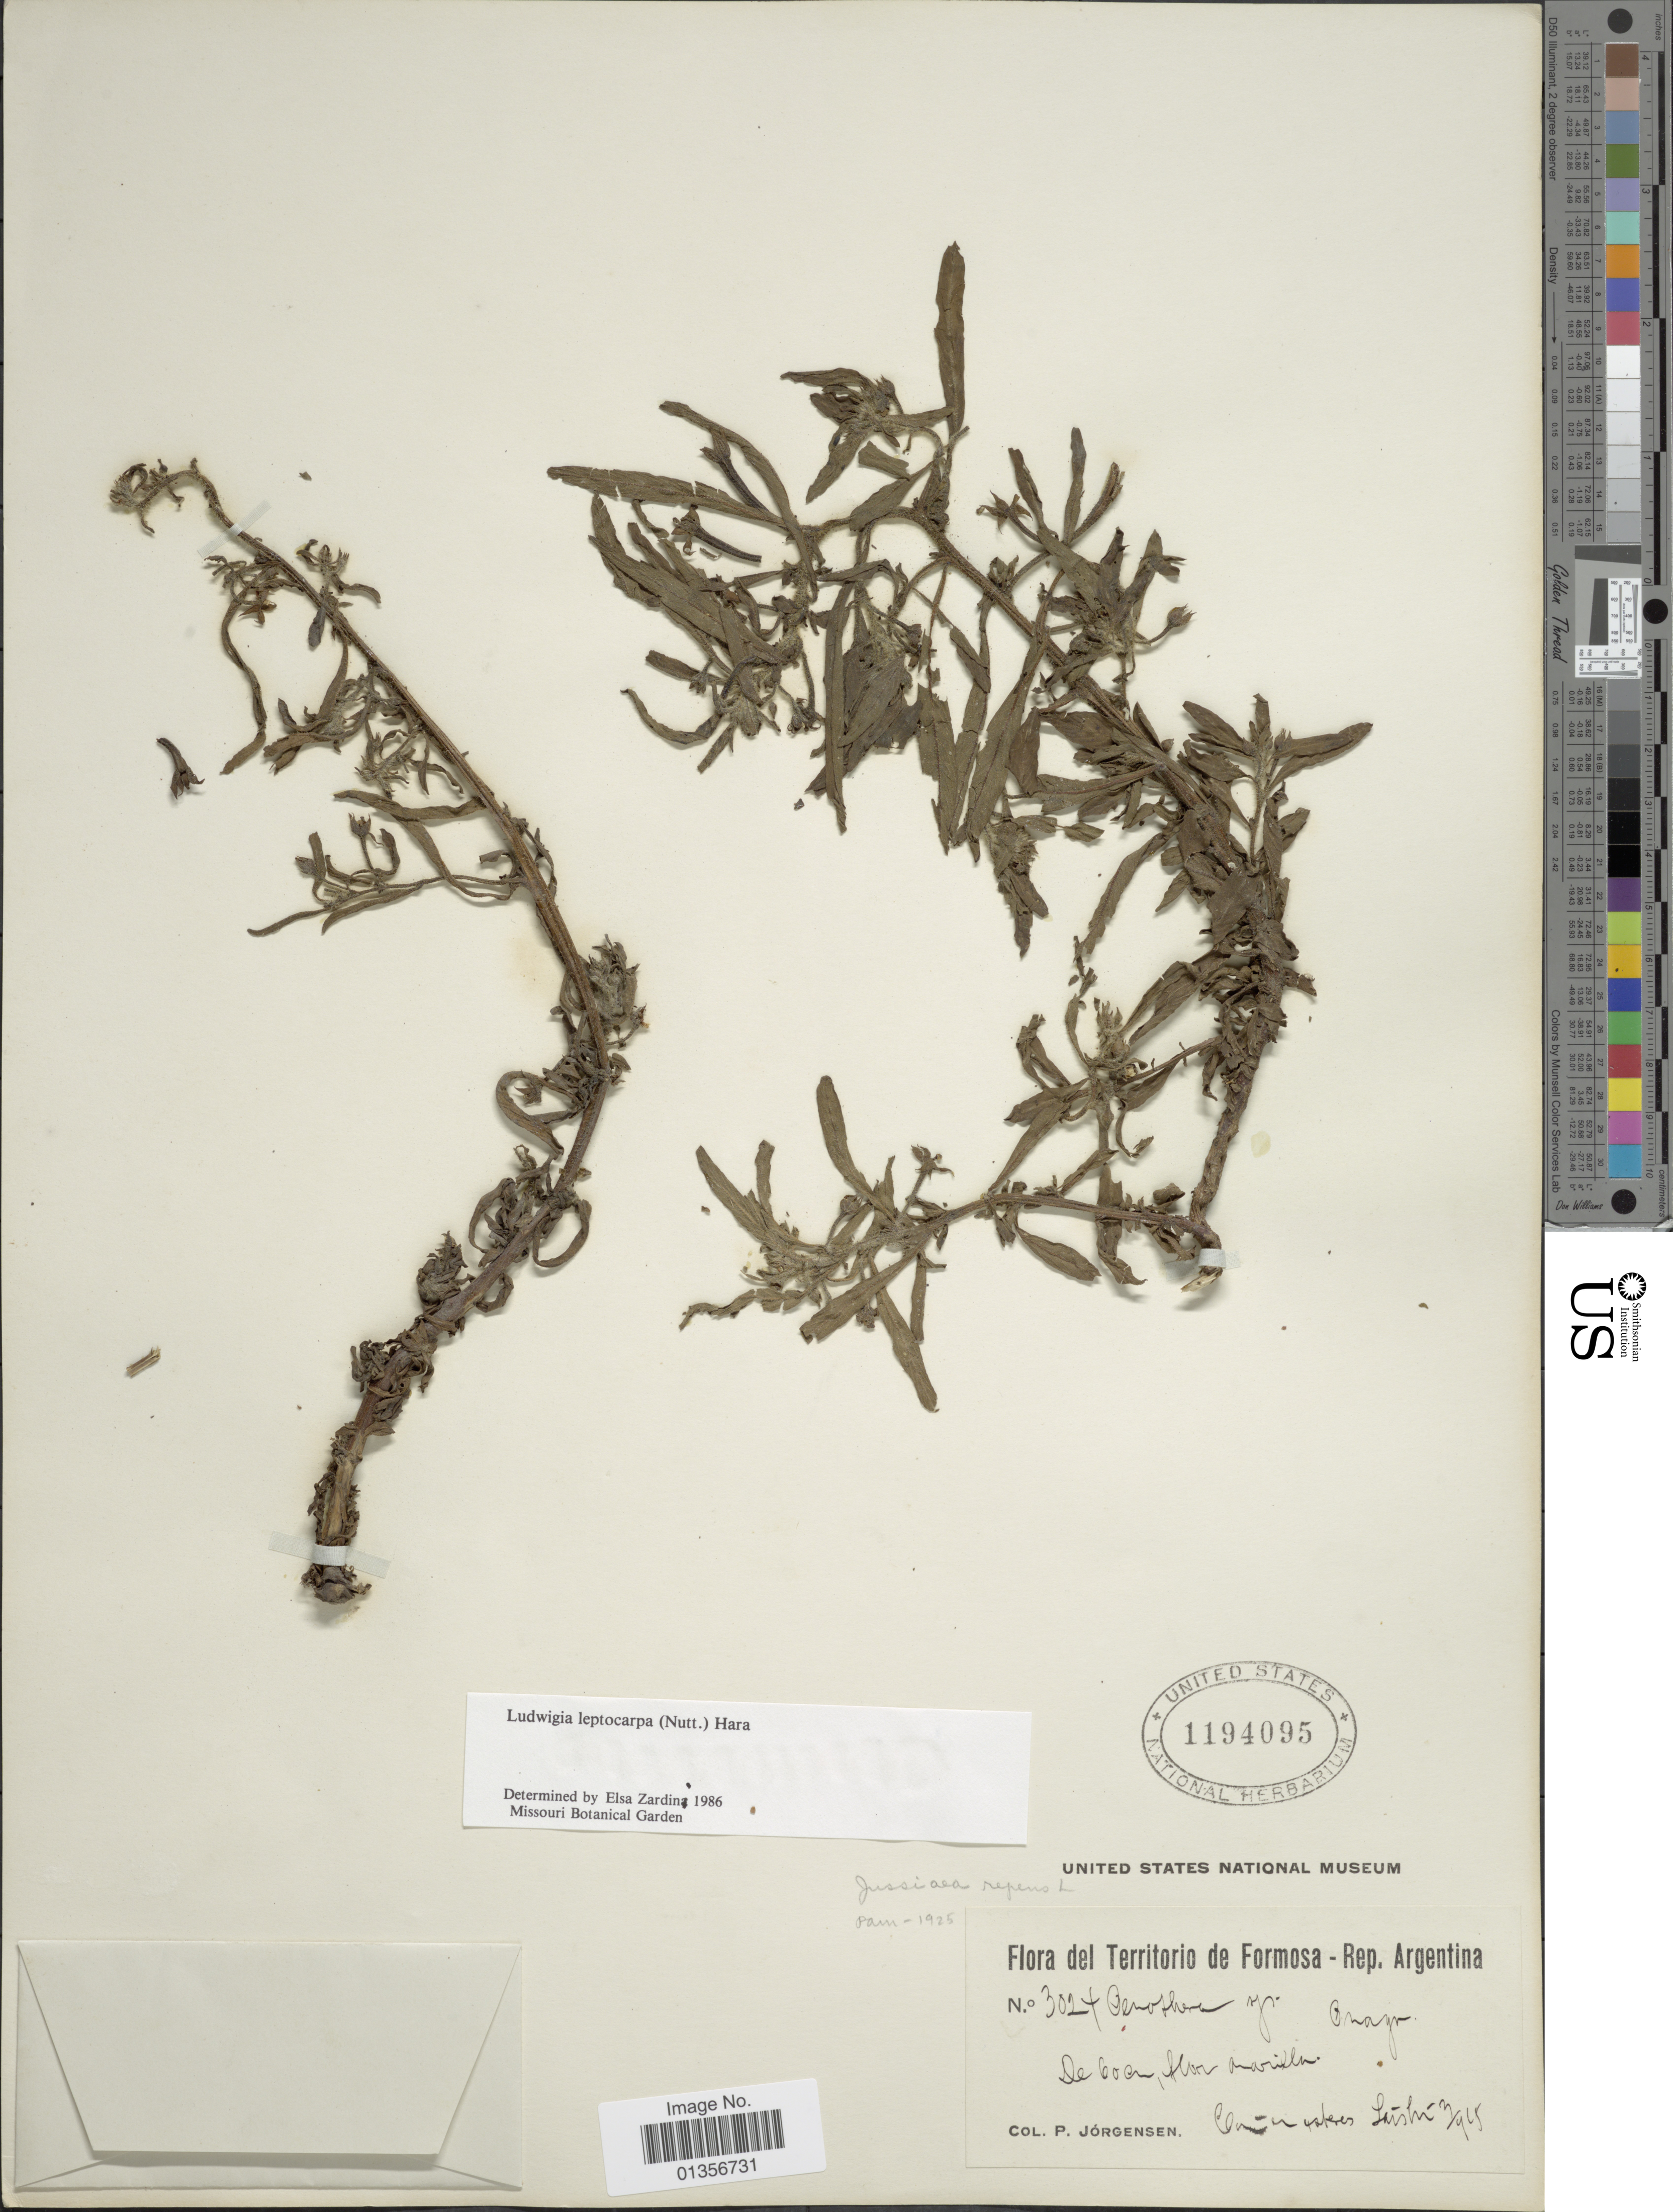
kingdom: Plantae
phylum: Tracheophyta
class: Magnoliopsida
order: Myrtales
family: Onagraceae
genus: Ludwigia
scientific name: Ludwigia leptocarpa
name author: (Nutt.) H. Hara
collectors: P. Jörgensen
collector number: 3024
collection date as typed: Transcribed d/m/y: 3/9/25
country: Argentina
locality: Esteros Laishí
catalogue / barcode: US 1194095